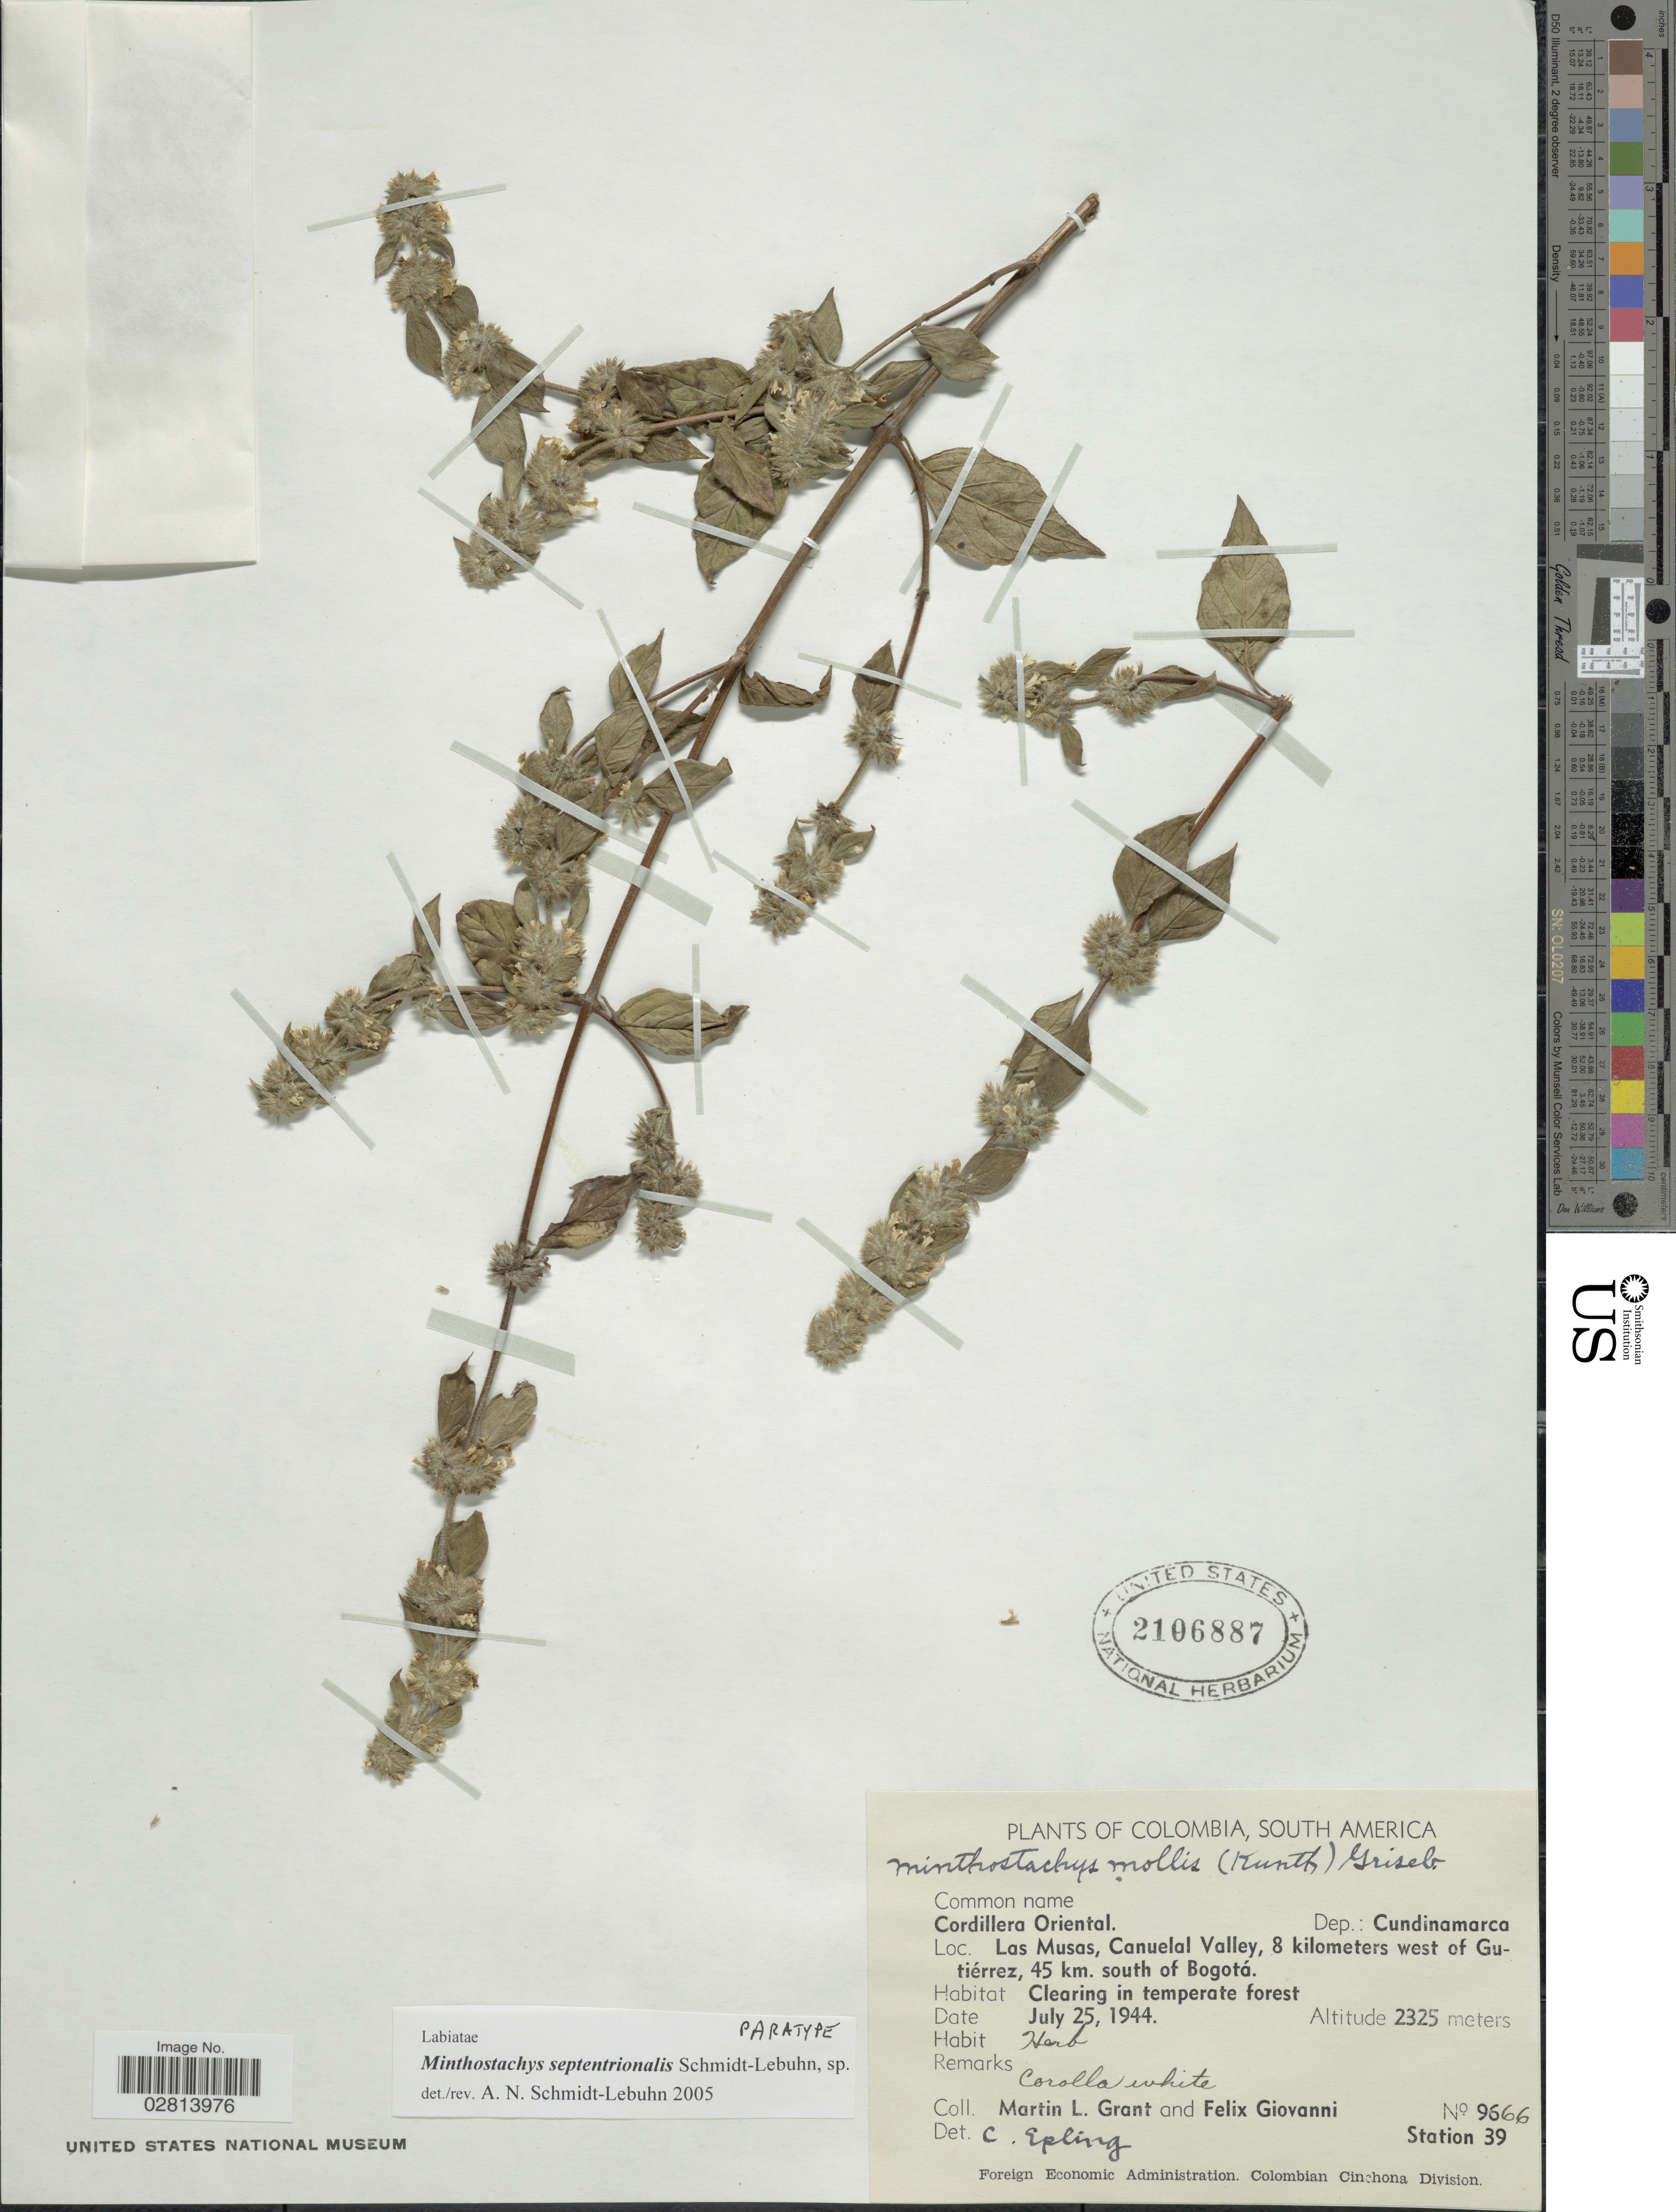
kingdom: Plantae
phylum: Tracheophyta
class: Magnoliopsida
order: Lamiales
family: Lamiaceae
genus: Minthostachys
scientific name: Minthostachys septentrionalis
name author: Schmidt-Leb.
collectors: M. L. Grant & F. Giovanni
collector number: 9666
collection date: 1944-07-25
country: Colombia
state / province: Cundinamarca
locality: Cordillera Oriental, Las Musas, Canuelal Valley, 8 kilometers west of Gutiérrez, 45 km. south of Bogotá, Station 39.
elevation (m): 2325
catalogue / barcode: US 2106887